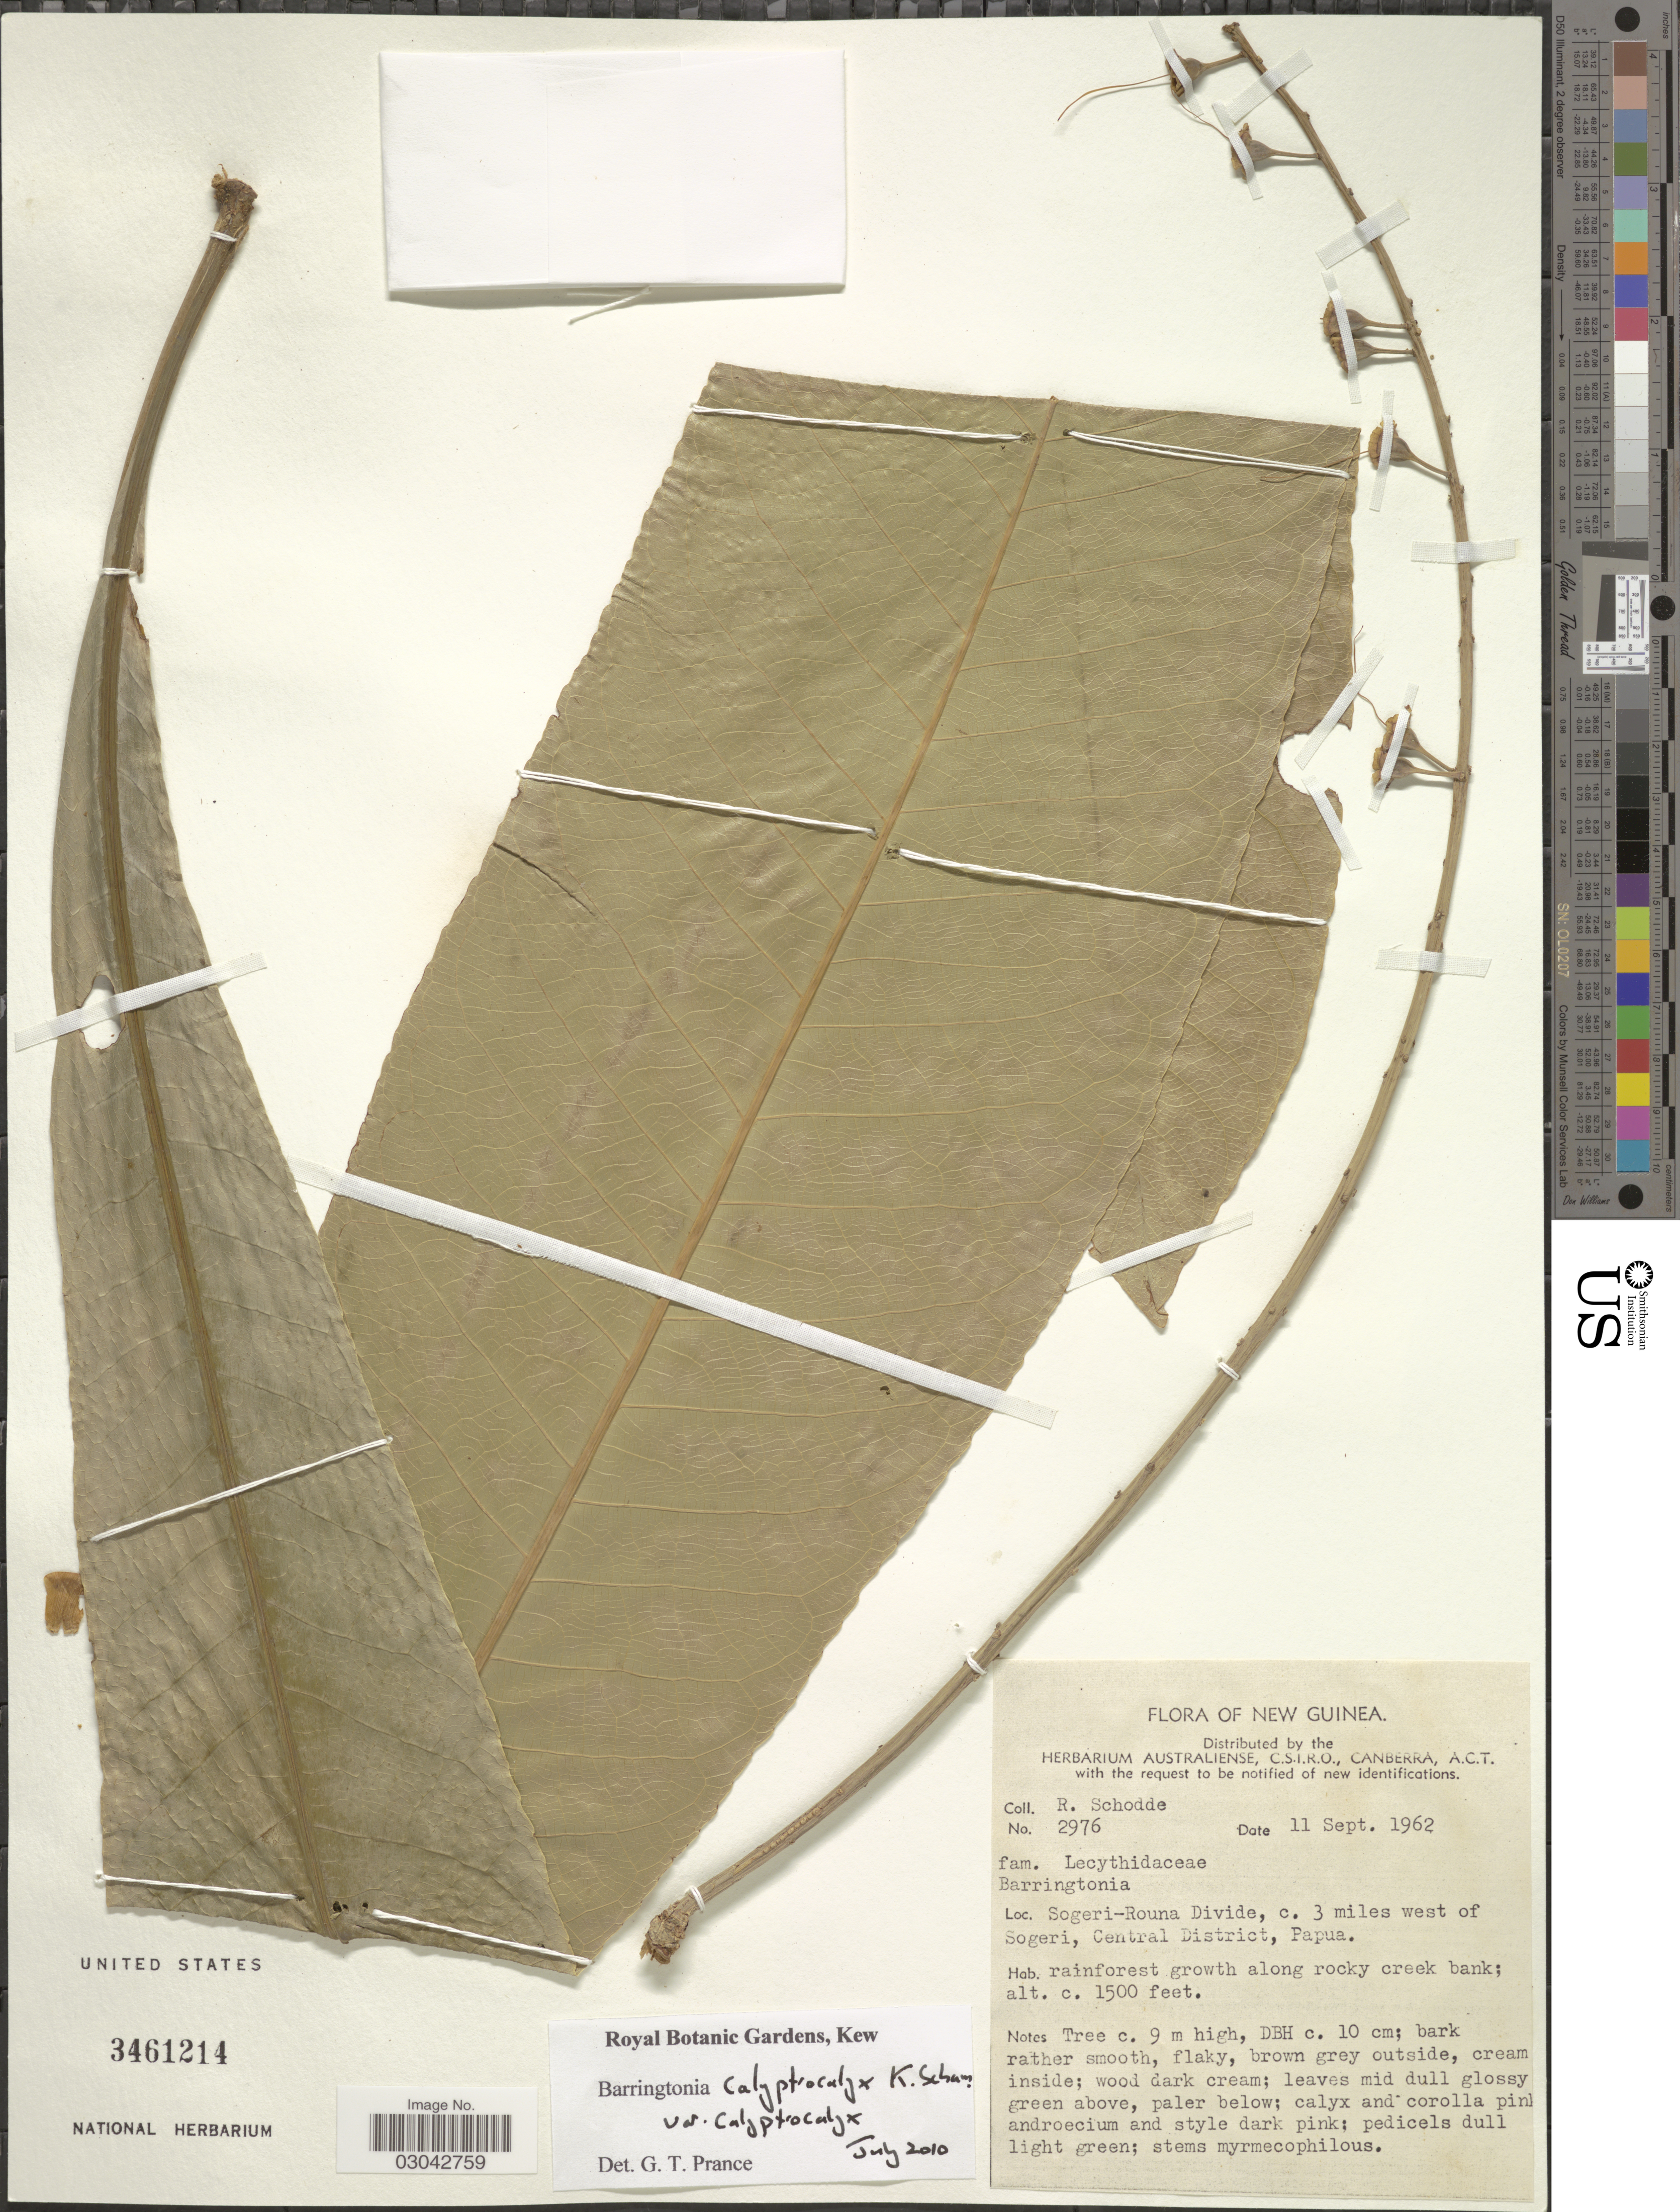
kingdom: Plantae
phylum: Tracheophyta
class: Magnoliopsida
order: Ericales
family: Lecythidaceae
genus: Barringtonia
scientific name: Barringtonia calyptrocalyx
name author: K. Schum.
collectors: R. Schodde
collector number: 2976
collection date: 1962-09-11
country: Papua New Guinea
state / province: Central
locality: New Guinea. Sogeri-Rouna Divide, c. 3 miles west of Sogeri, Central District, Papua.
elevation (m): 457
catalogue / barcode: US 3461214